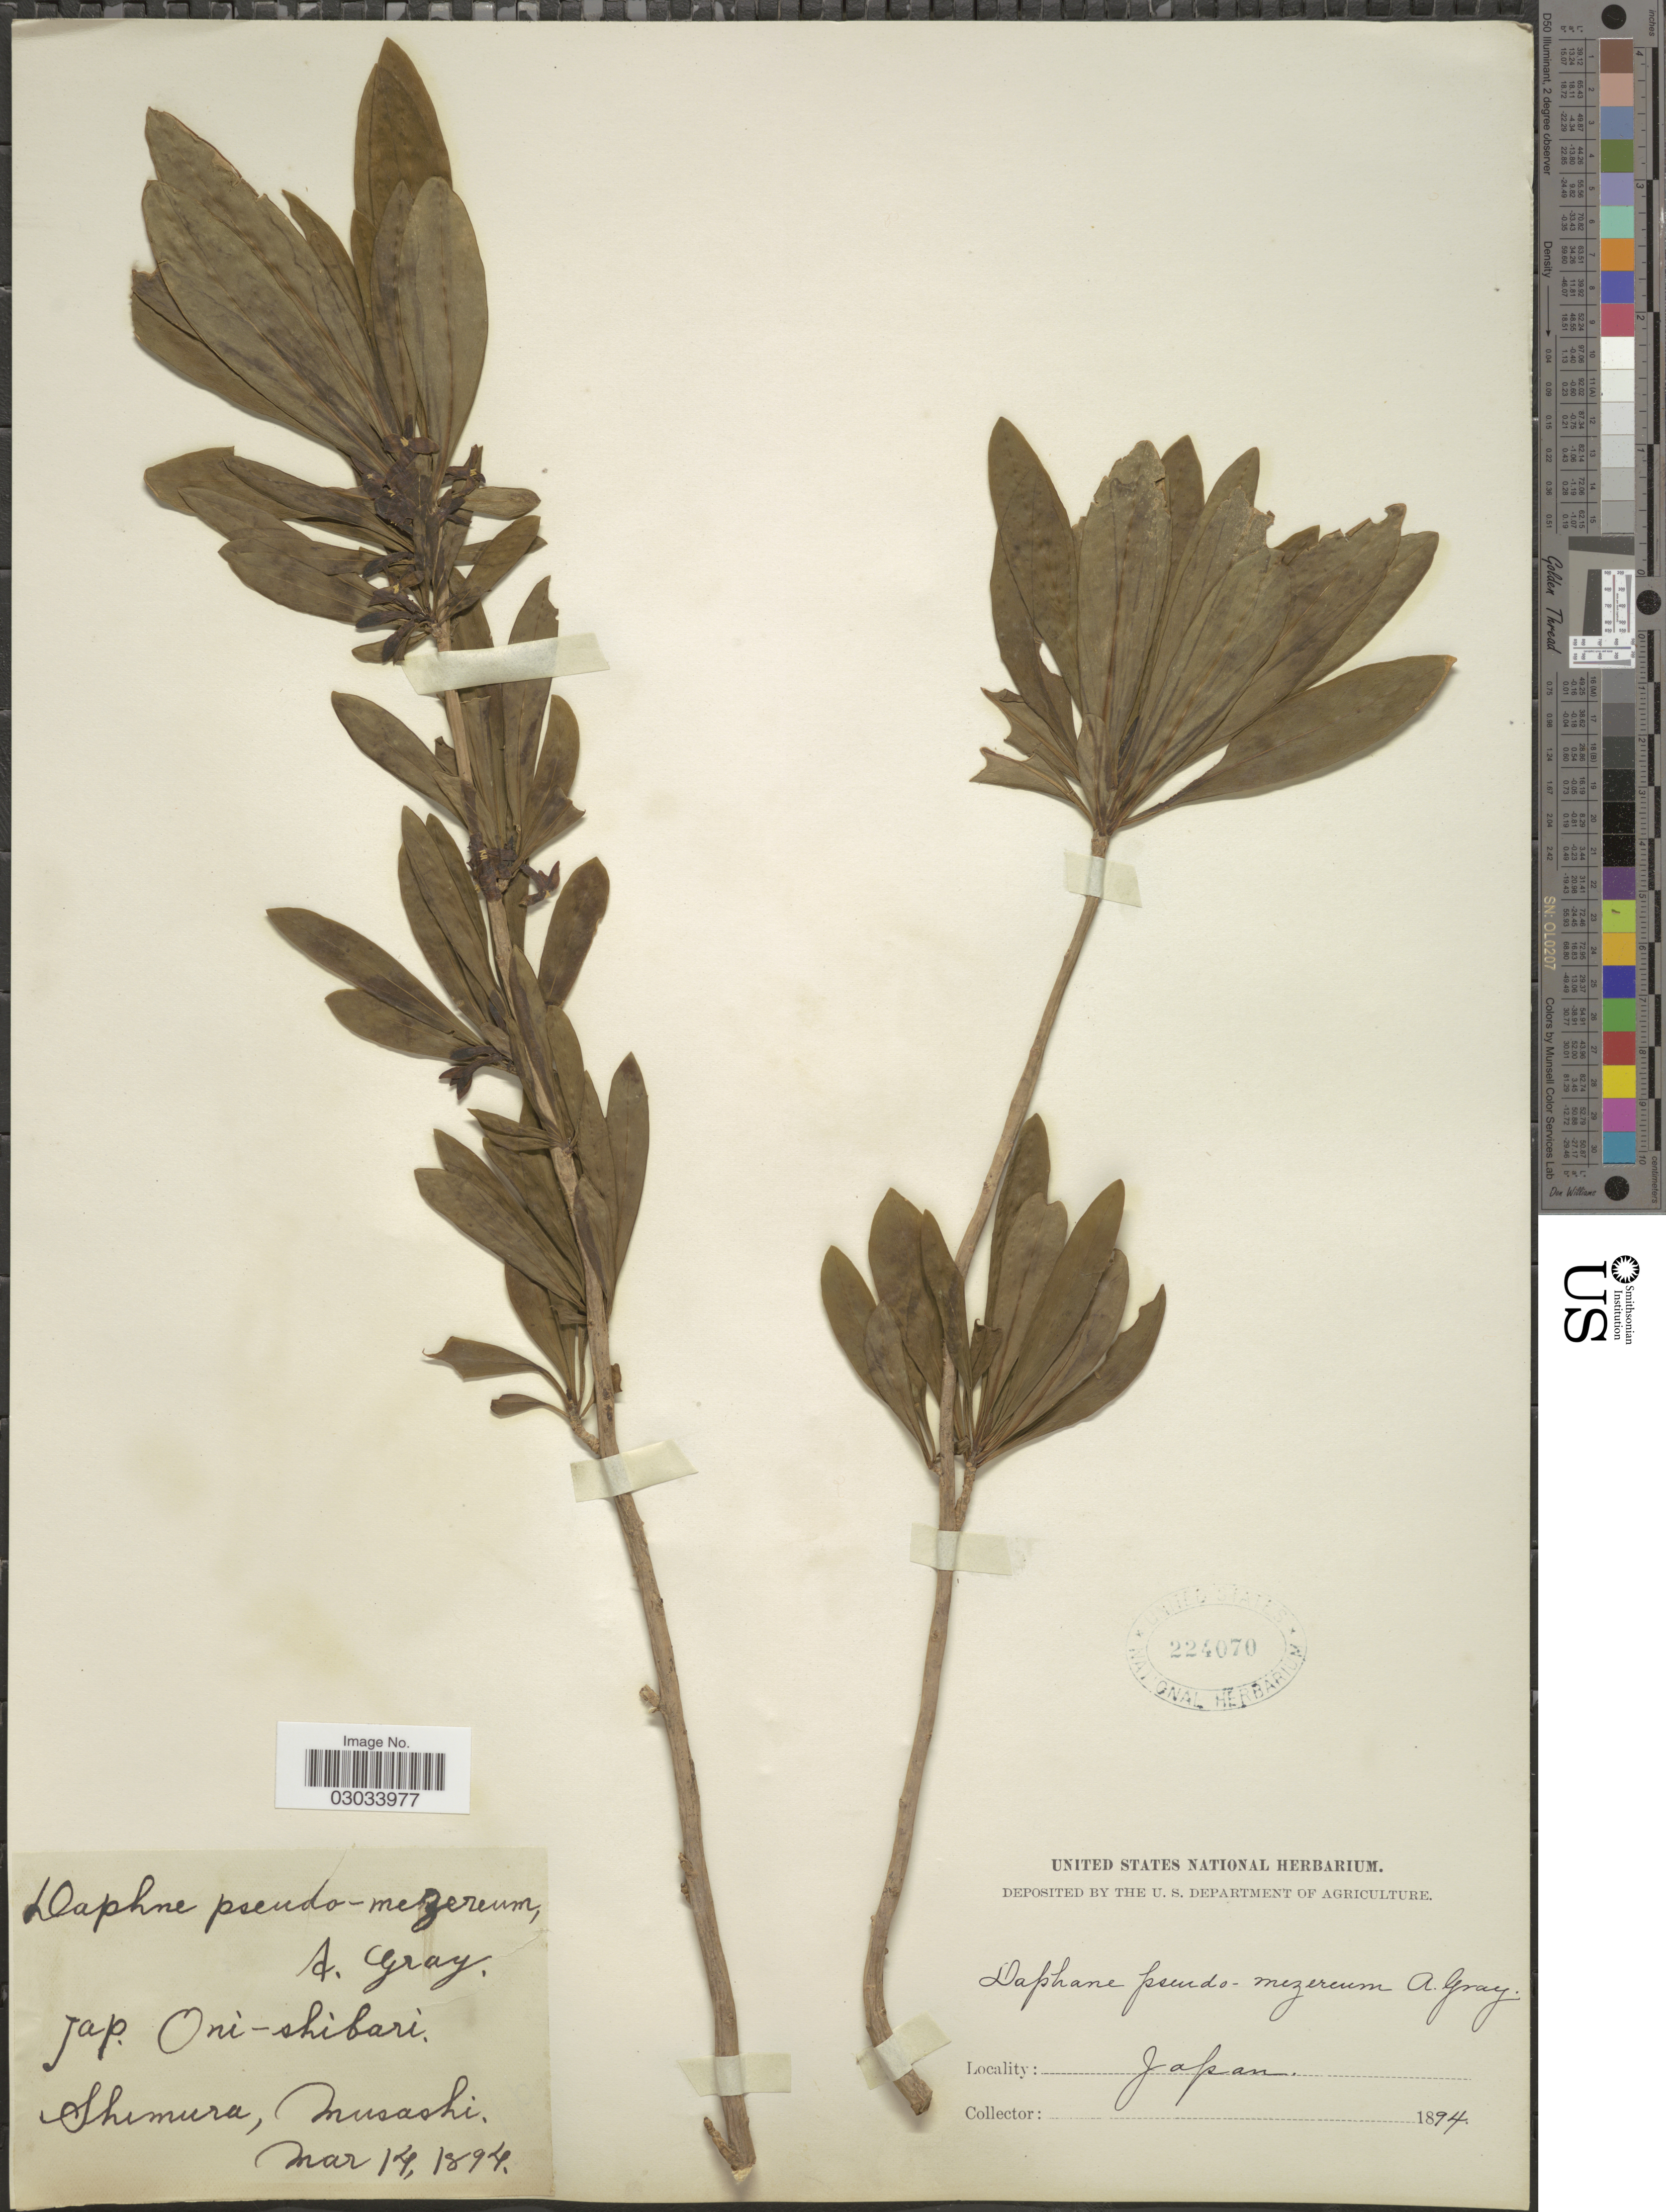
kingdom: Plantae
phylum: Tracheophyta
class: Magnoliopsida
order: Malvales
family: Thymelaeaceae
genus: Daphne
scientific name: Daphne pseudomezereum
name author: A. Gray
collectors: ex herb. United States National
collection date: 1894-03-14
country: Japan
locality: Shimura, Musashi.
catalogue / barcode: US 224070